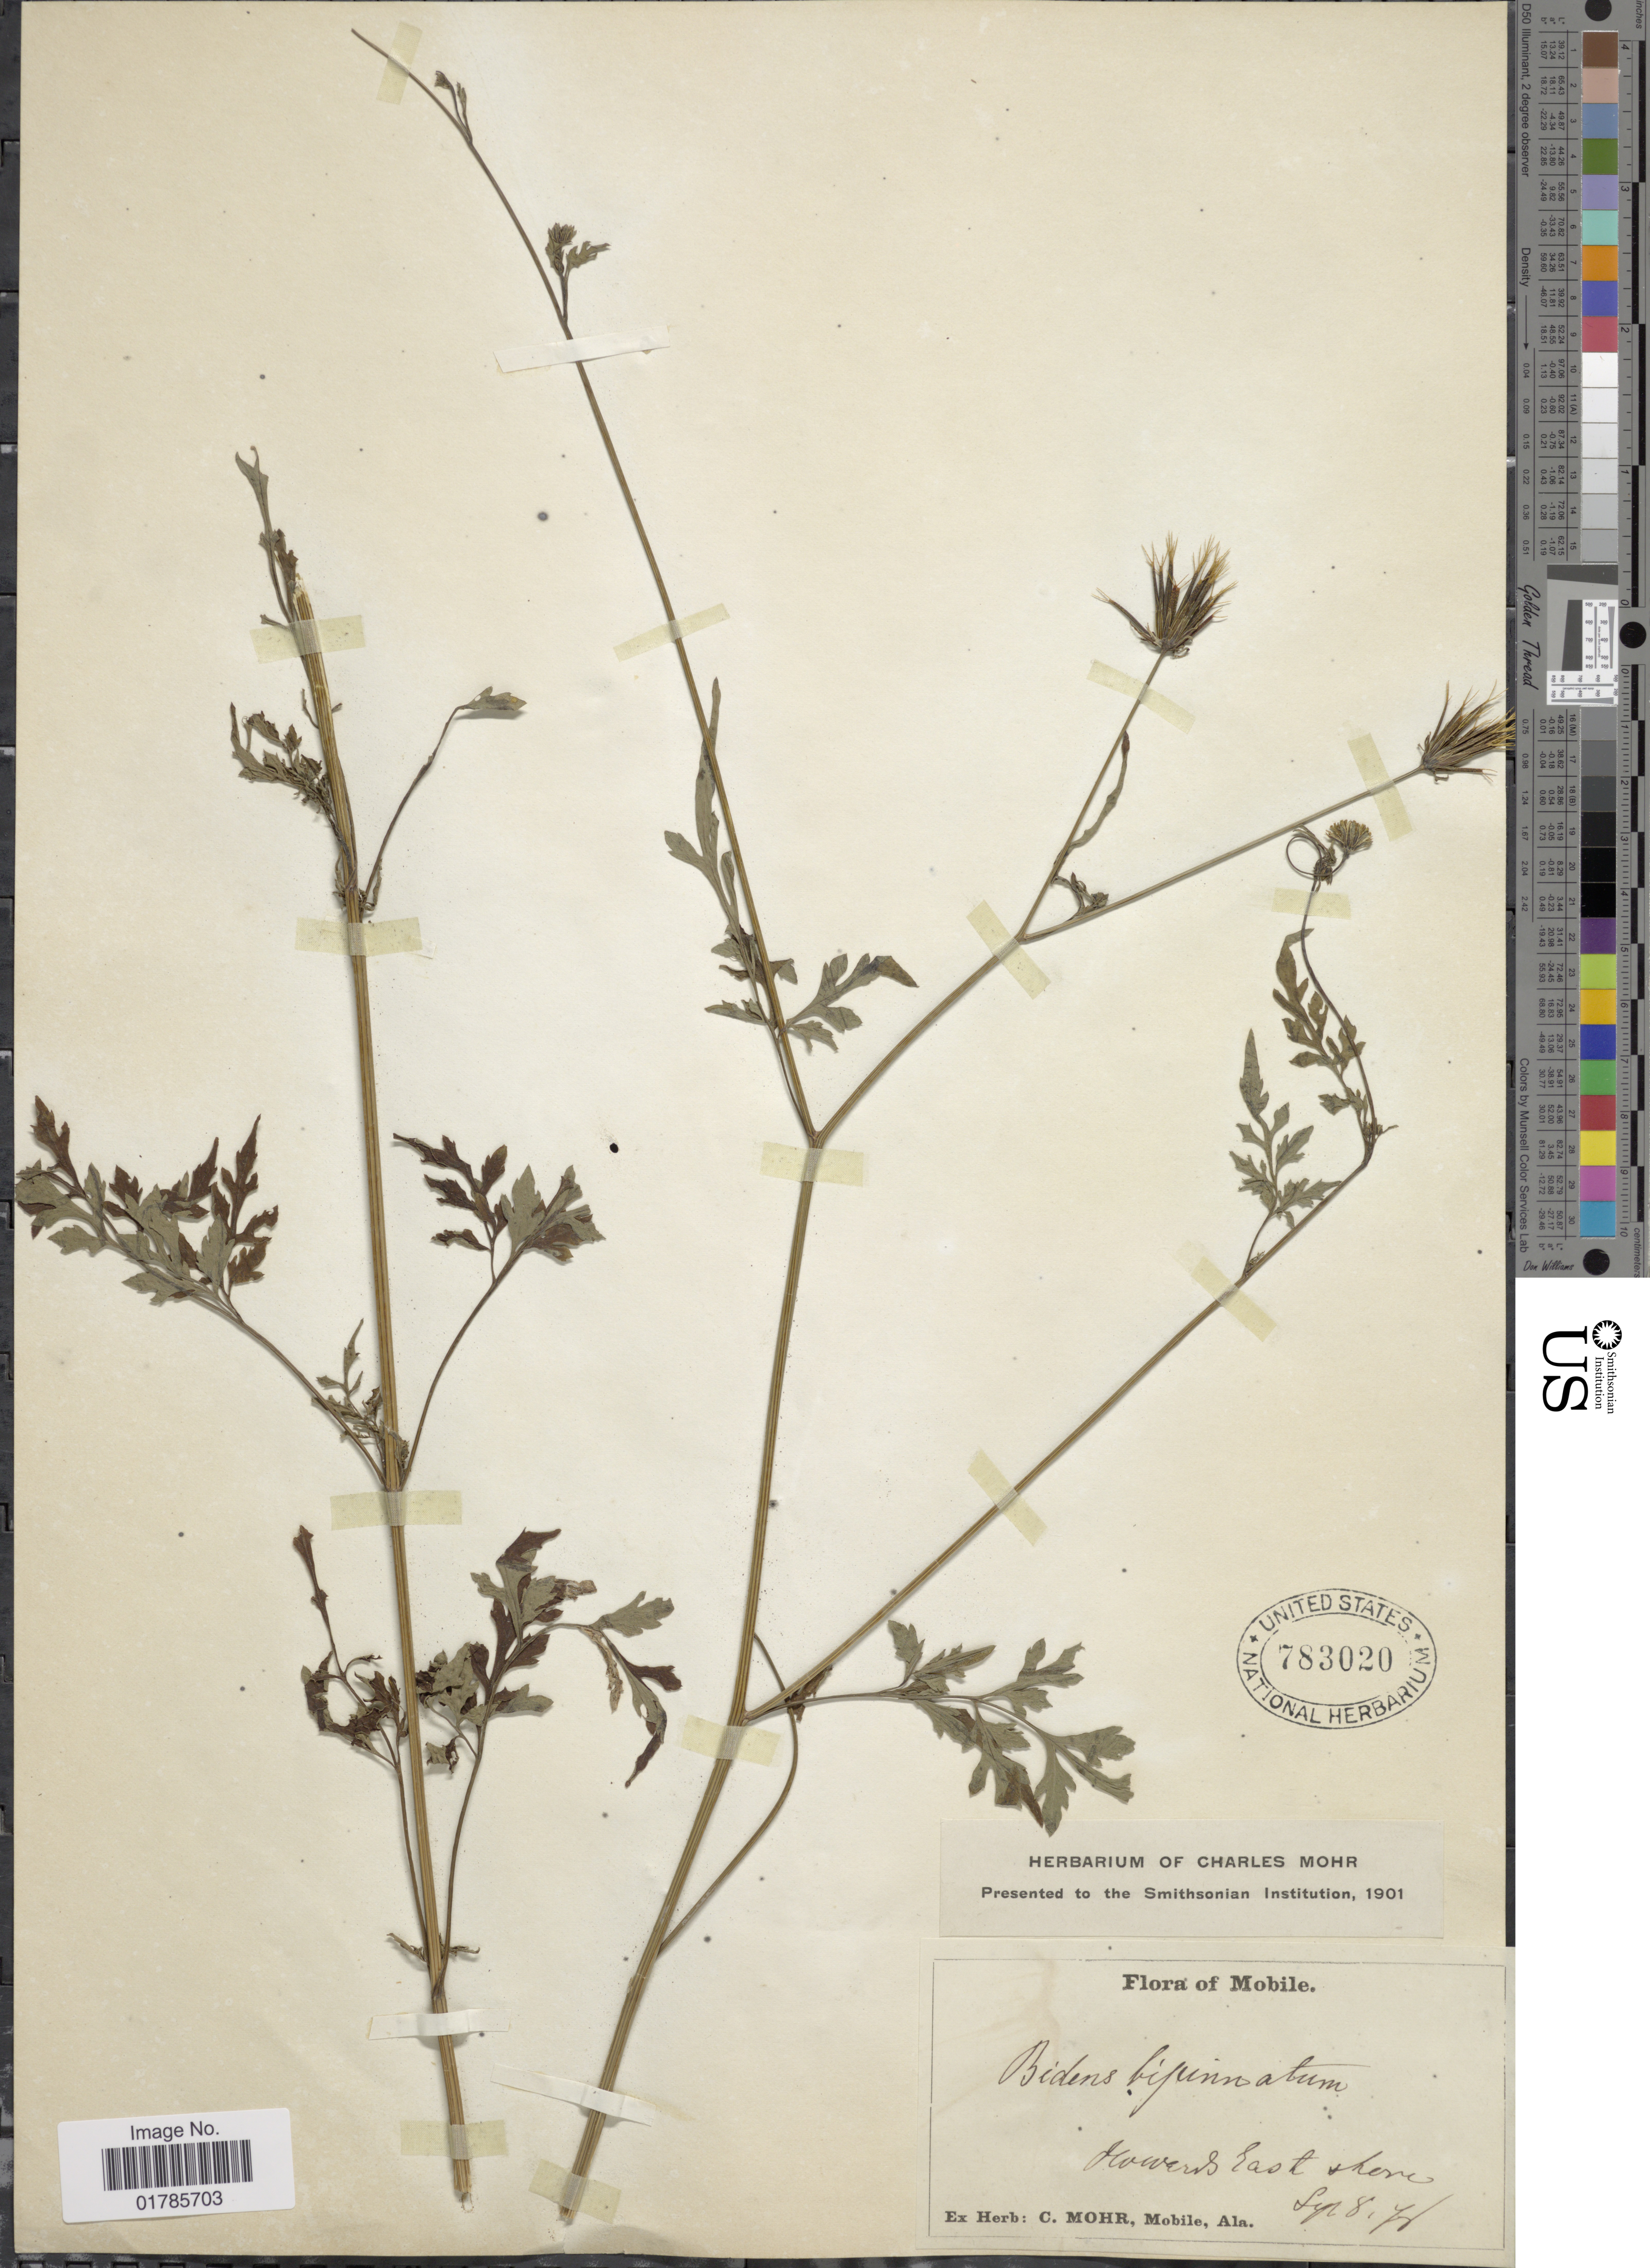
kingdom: Plantae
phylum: Tracheophyta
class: Magnoliopsida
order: Asterales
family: Asteraceae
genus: Bidens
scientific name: Bidens bipinnata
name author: L.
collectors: ex herb. C. Mohr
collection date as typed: Transcribed d/m/y: 8/9/76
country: United States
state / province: Alabama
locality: Mobile, Howards East Shore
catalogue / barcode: US 783020